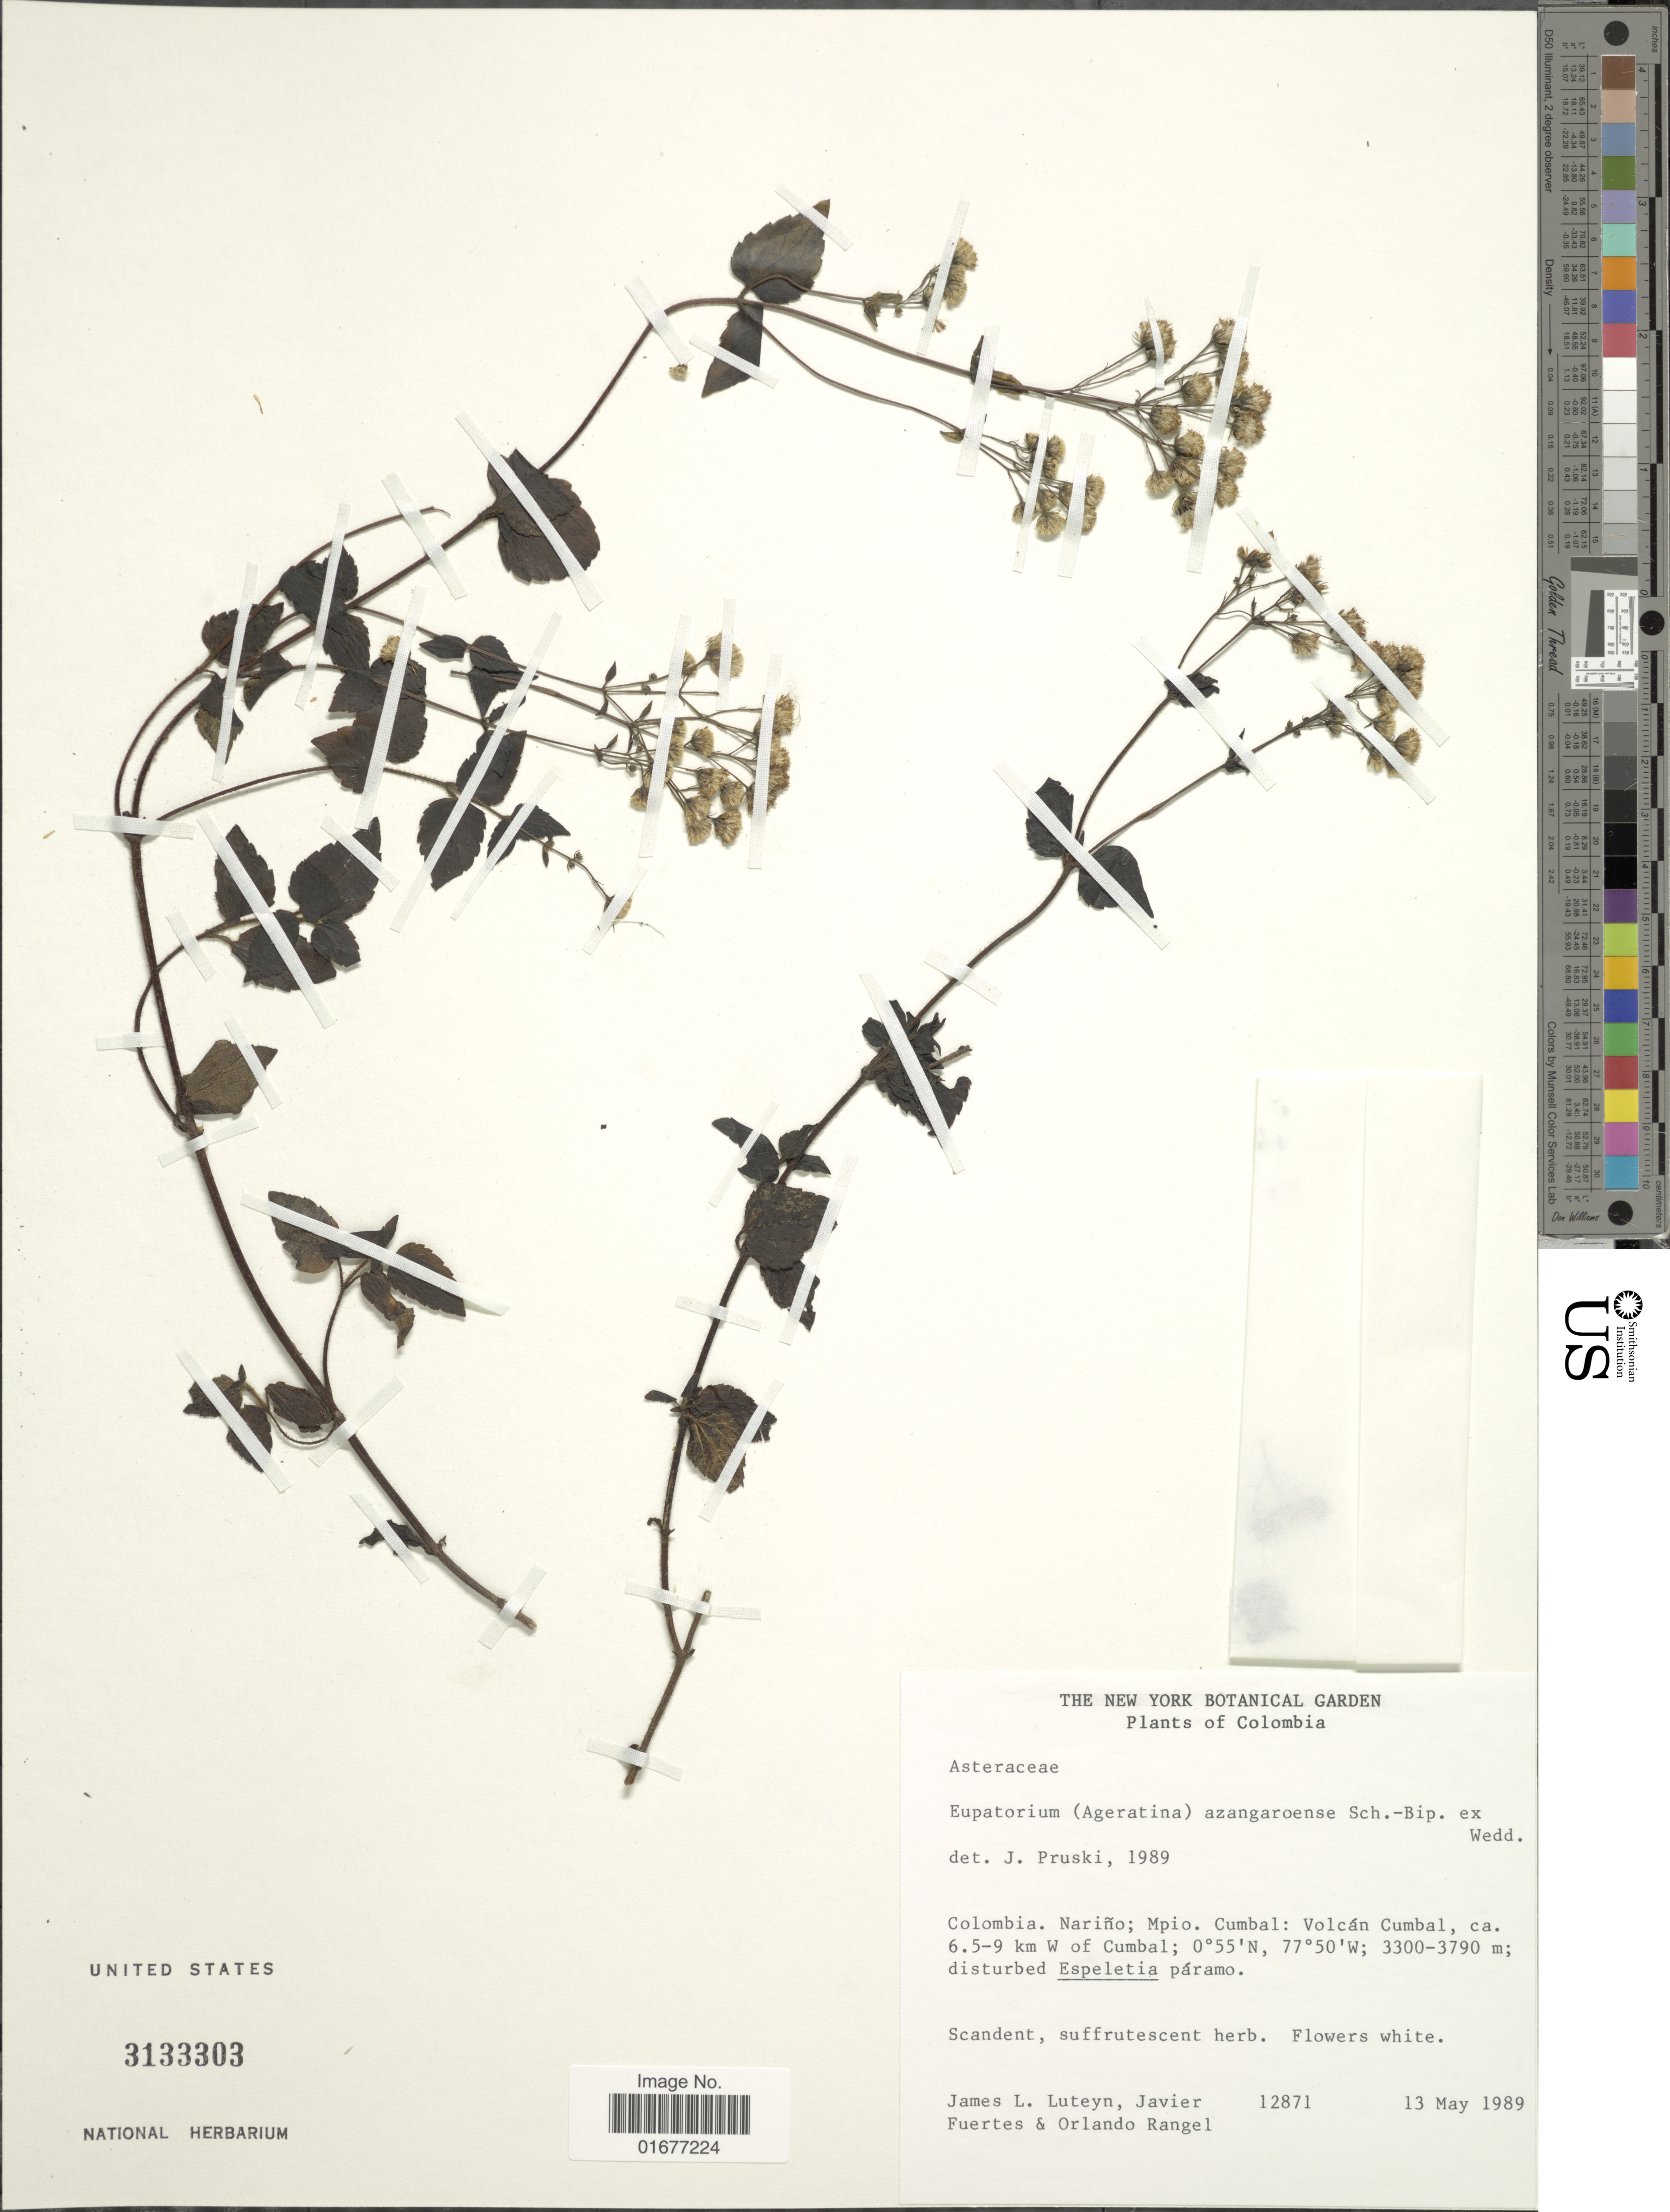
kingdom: Plantae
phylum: Tracheophyta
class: Magnoliopsida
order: Asterales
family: Asteraceae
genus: Ageratina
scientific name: Ageratina azangaroensis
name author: (Sch. Bip. ex Wedd.) R.M. King & H. Rob.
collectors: J. L. Luteyn, J. Fuertes & O. Rangel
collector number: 12871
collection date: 1989-05-13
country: Colombia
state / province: Nariño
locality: Narino; Mpio. Cumbal: volcan Cumbal, ca. 6.5-9 km W of Cumbal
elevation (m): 3300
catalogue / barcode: US 3133303